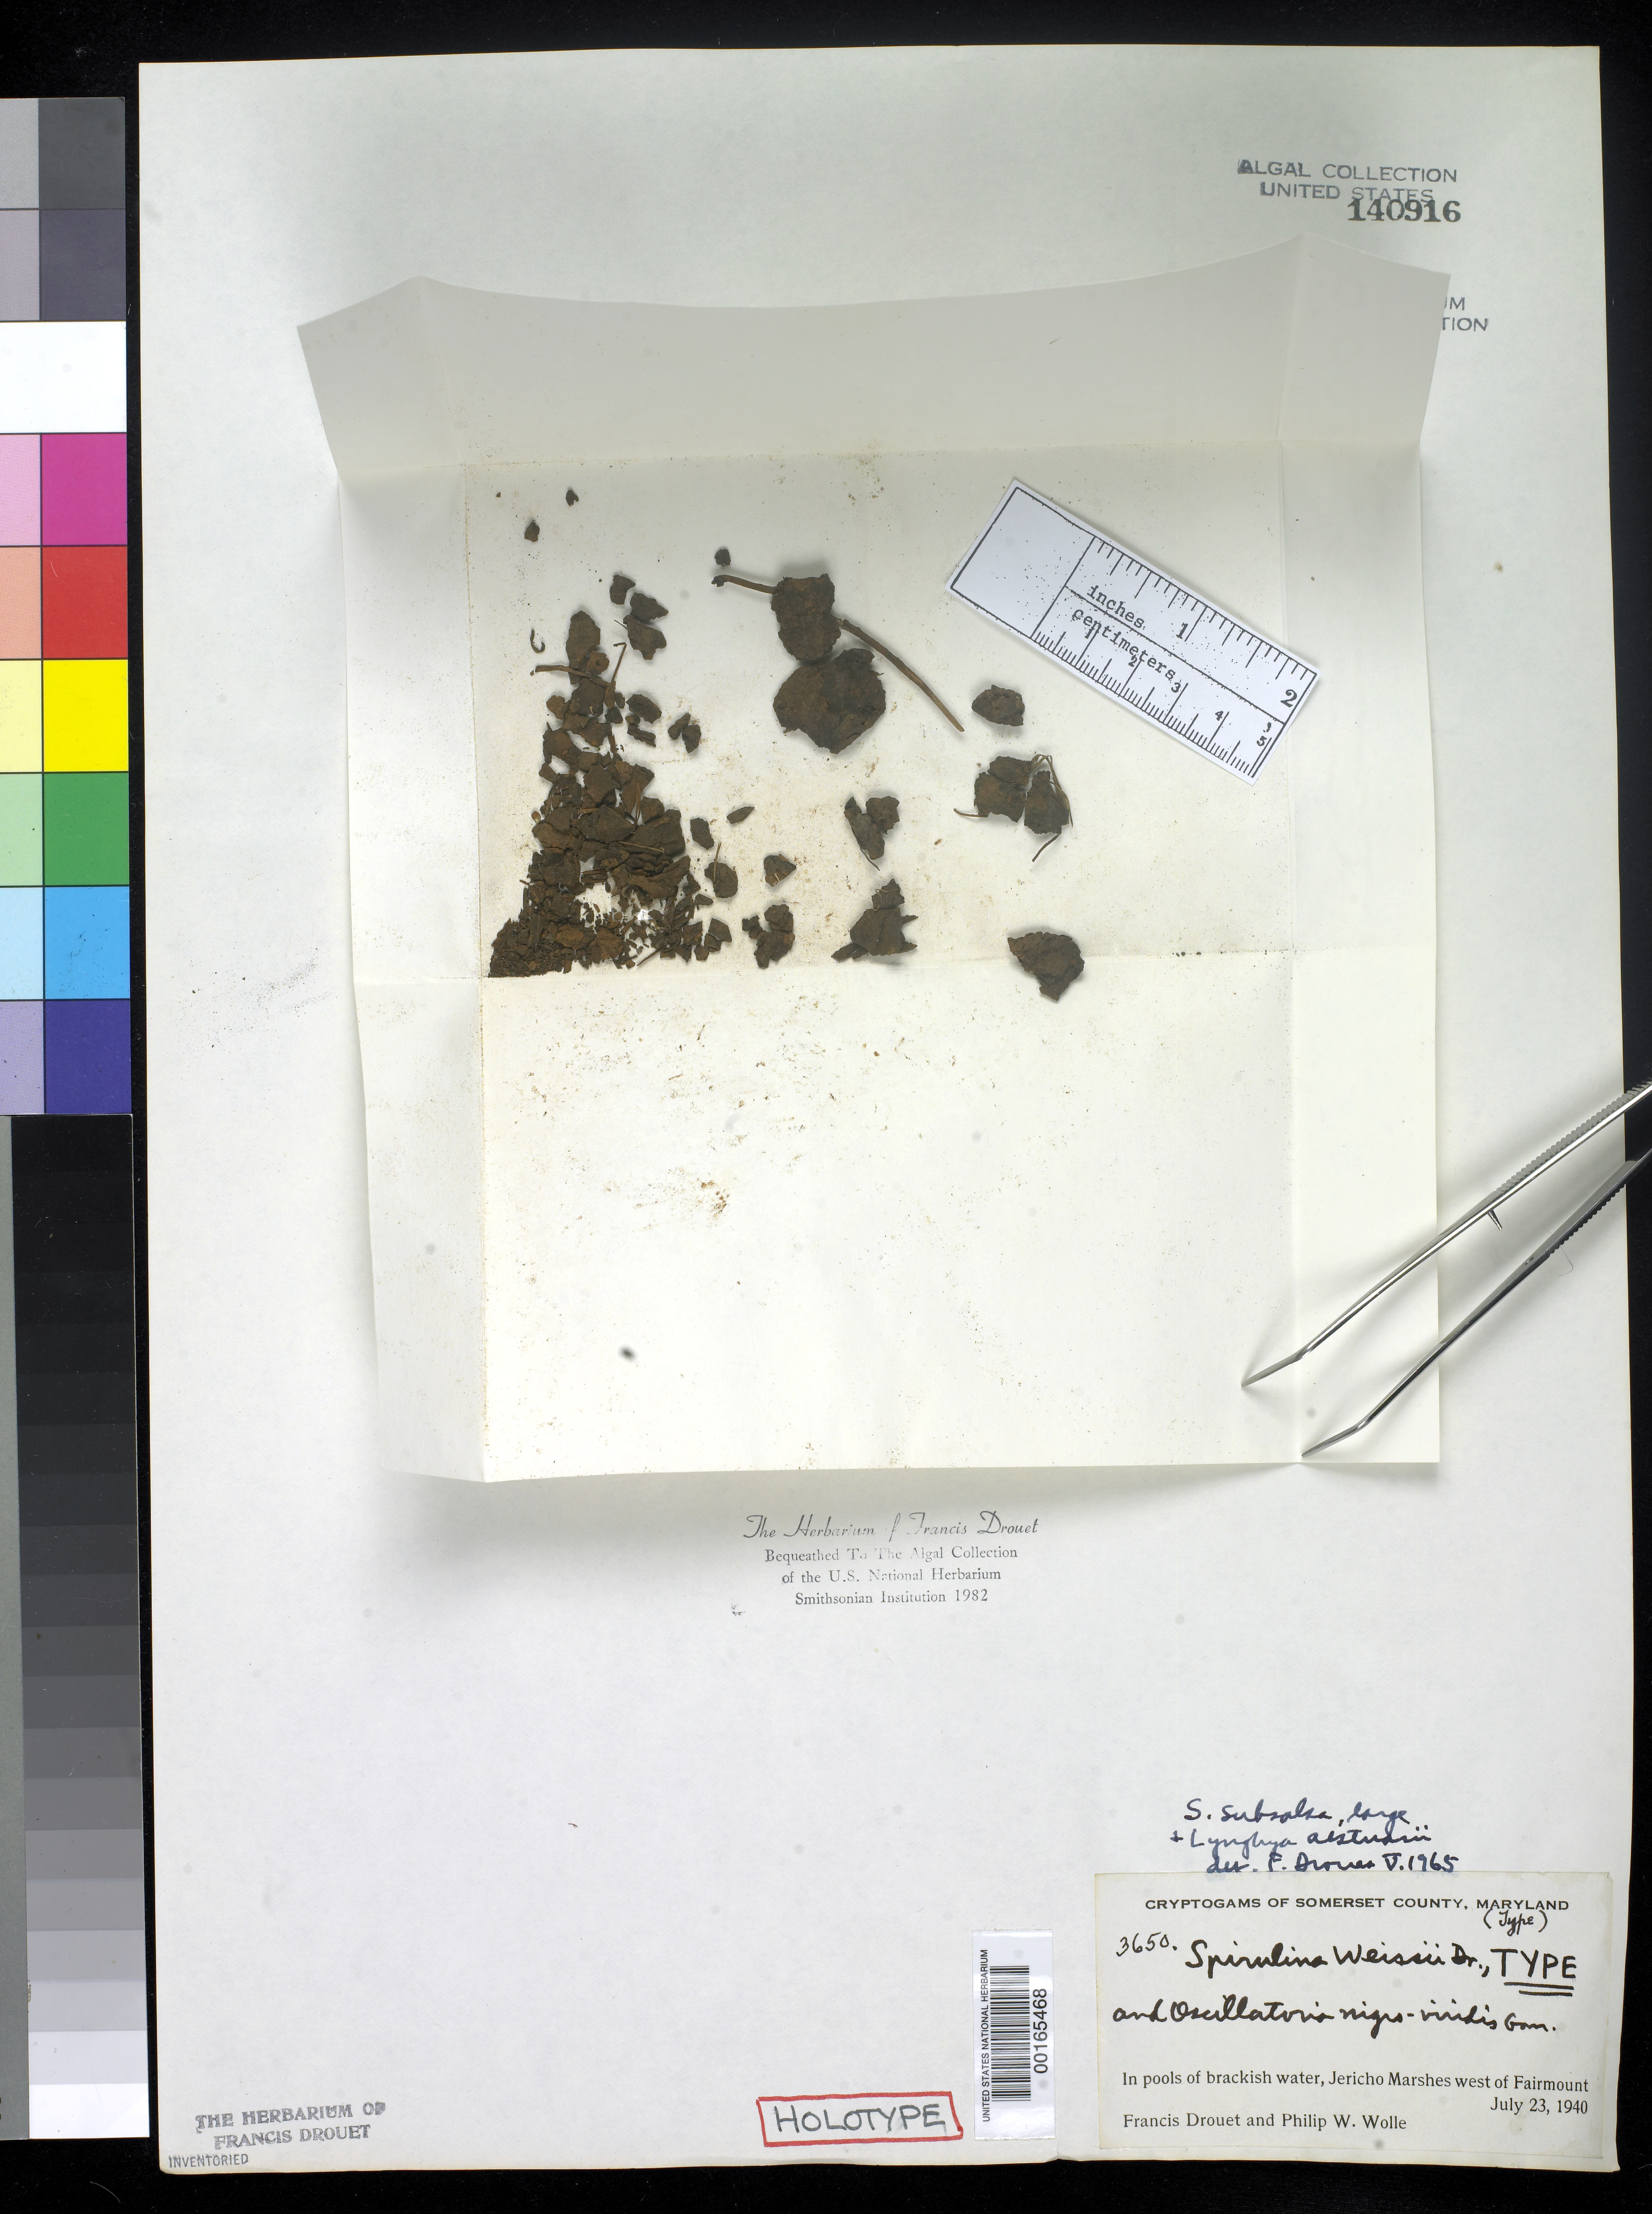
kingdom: Bacteria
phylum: Cyanobacteria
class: Cyanobacteriia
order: Cyanobacteriales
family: Spirulinaceae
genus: Spirulina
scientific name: Spirulina weissii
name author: F.E. Drouet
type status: Holotype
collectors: F. E. Drouet & P. Wolle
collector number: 3650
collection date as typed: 23 Jul 1940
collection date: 1940-07-23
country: United States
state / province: Maryland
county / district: Somerset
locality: Jericho Marshes, west of Fairmount.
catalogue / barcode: US 140916